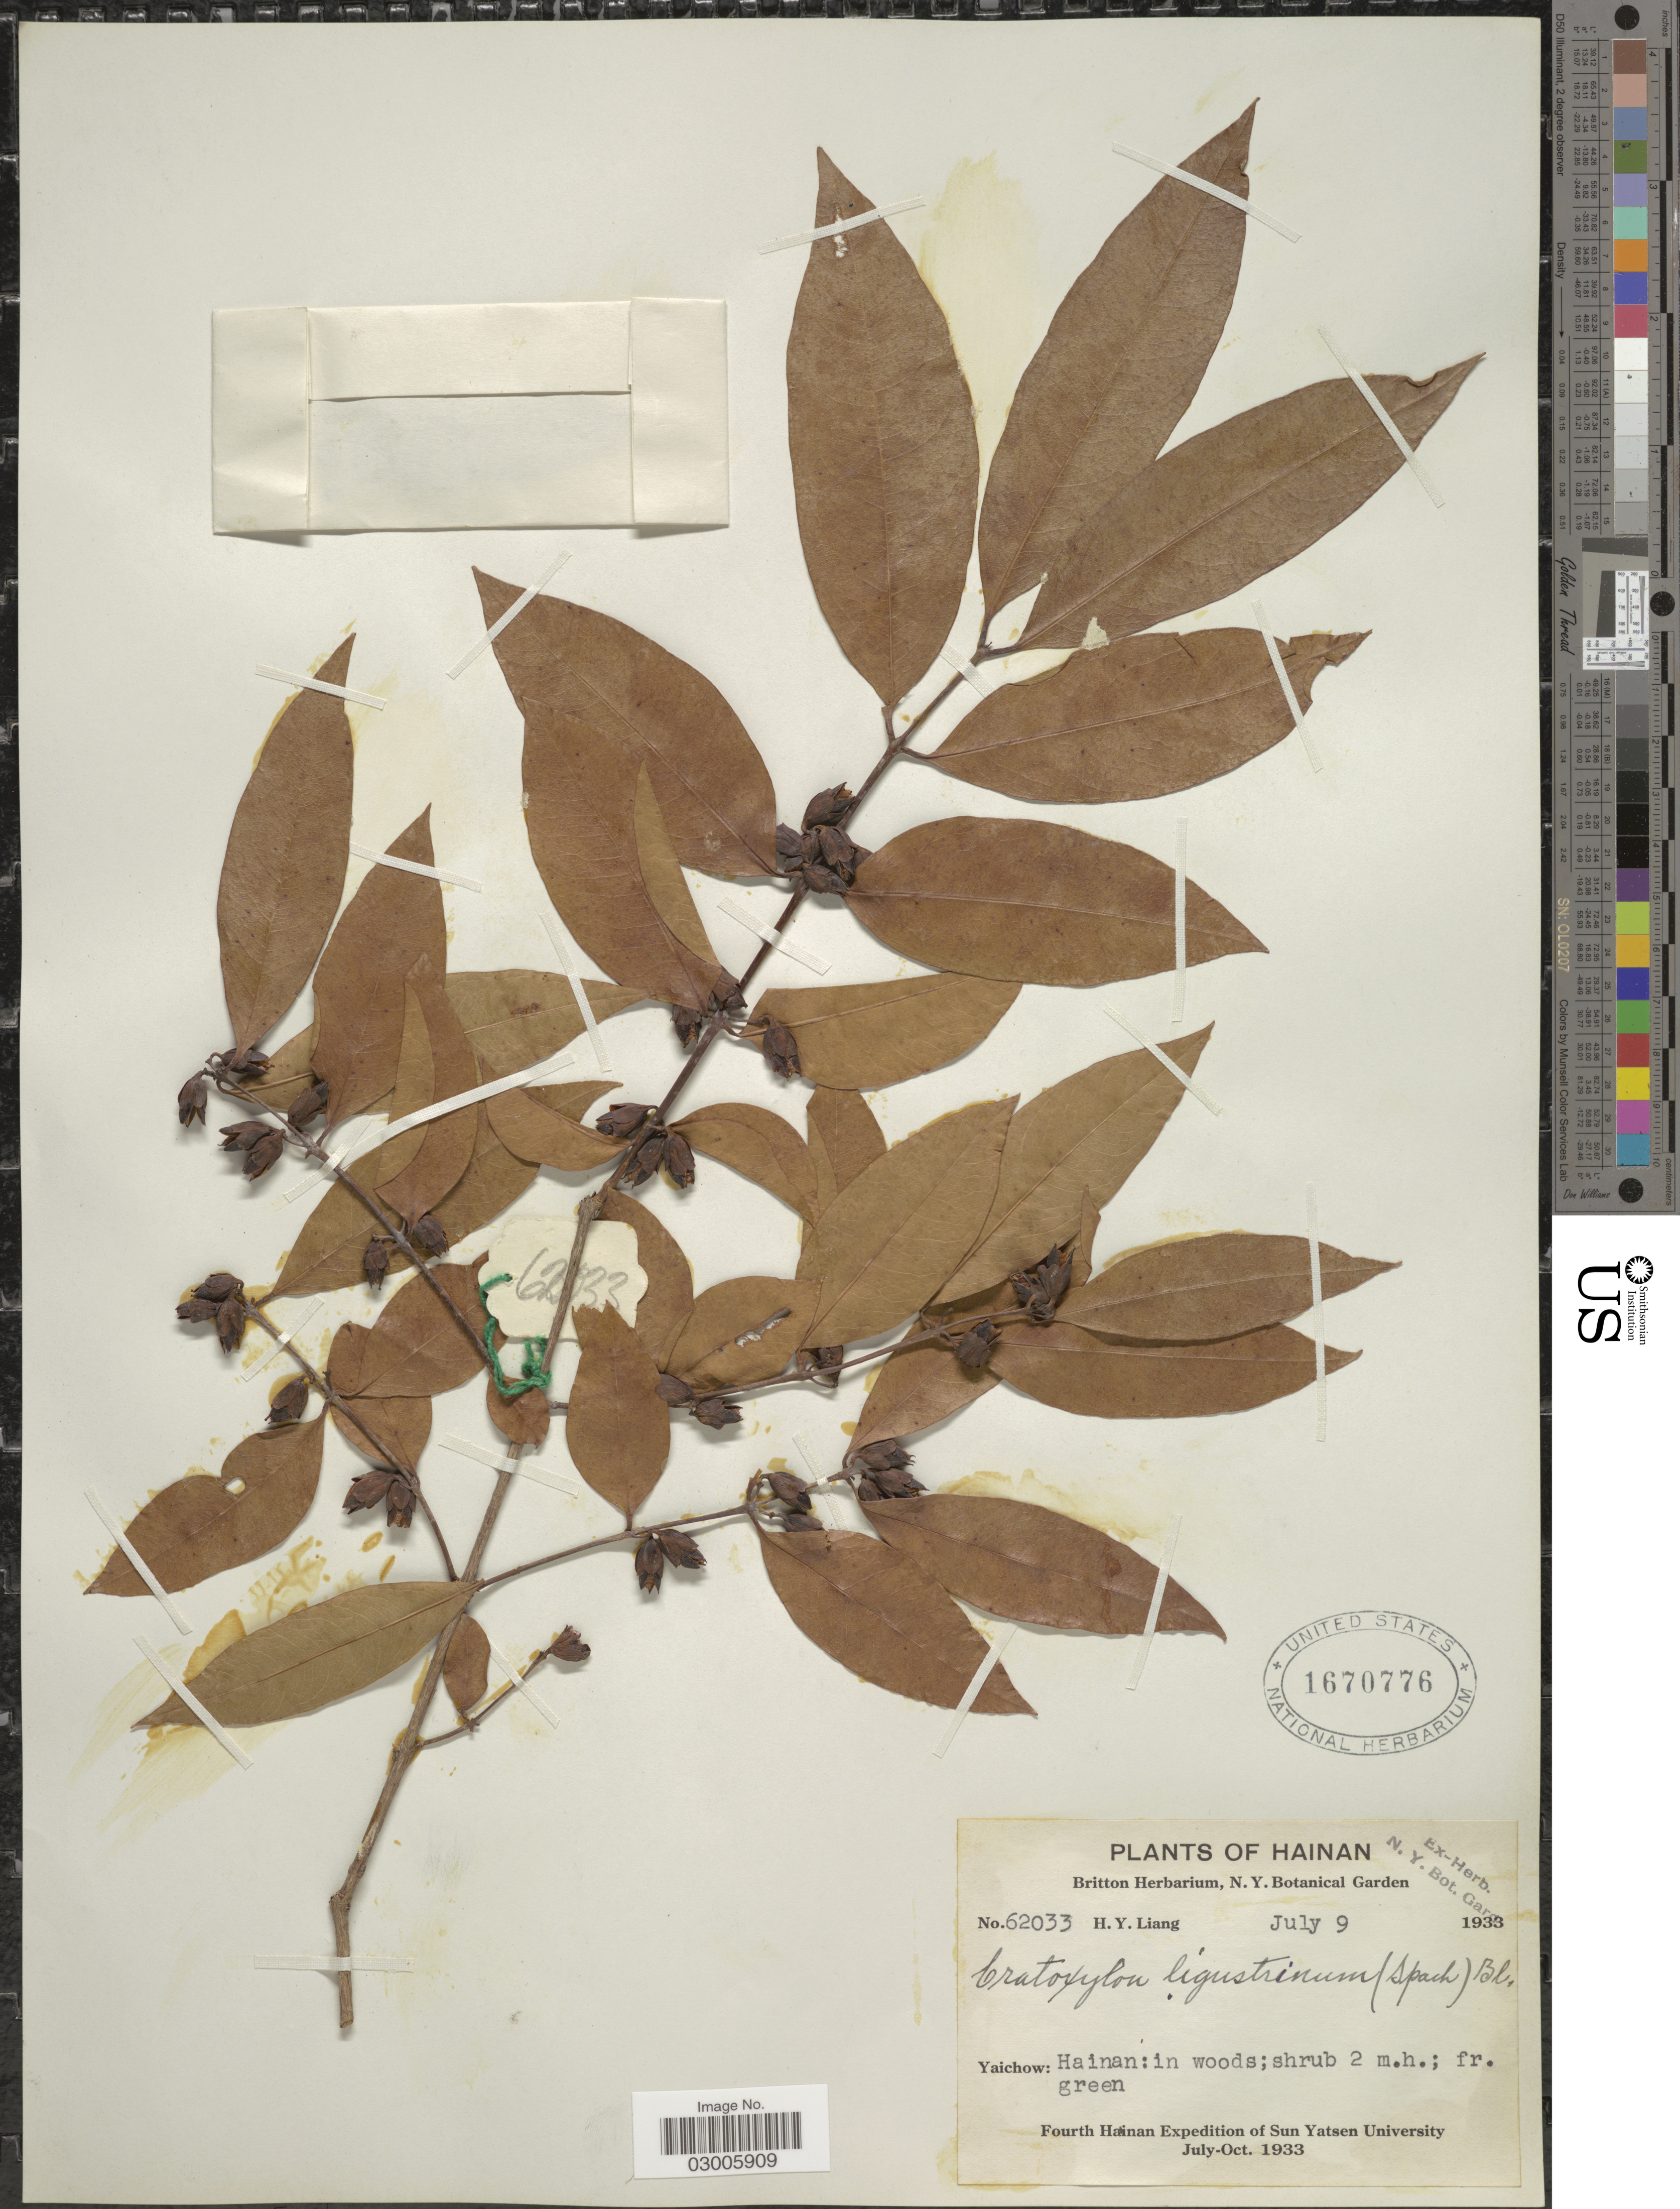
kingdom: Plantae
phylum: Tracheophyta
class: Magnoliopsida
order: Malpighiales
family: Hypericaceae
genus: Cratoxylum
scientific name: Cratoxylum ligustrinum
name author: (Spach) Blume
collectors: H. Y. Liang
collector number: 62033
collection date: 1933-07-09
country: China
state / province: Hainan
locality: Yaichow: Hainan.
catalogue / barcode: US 1670776